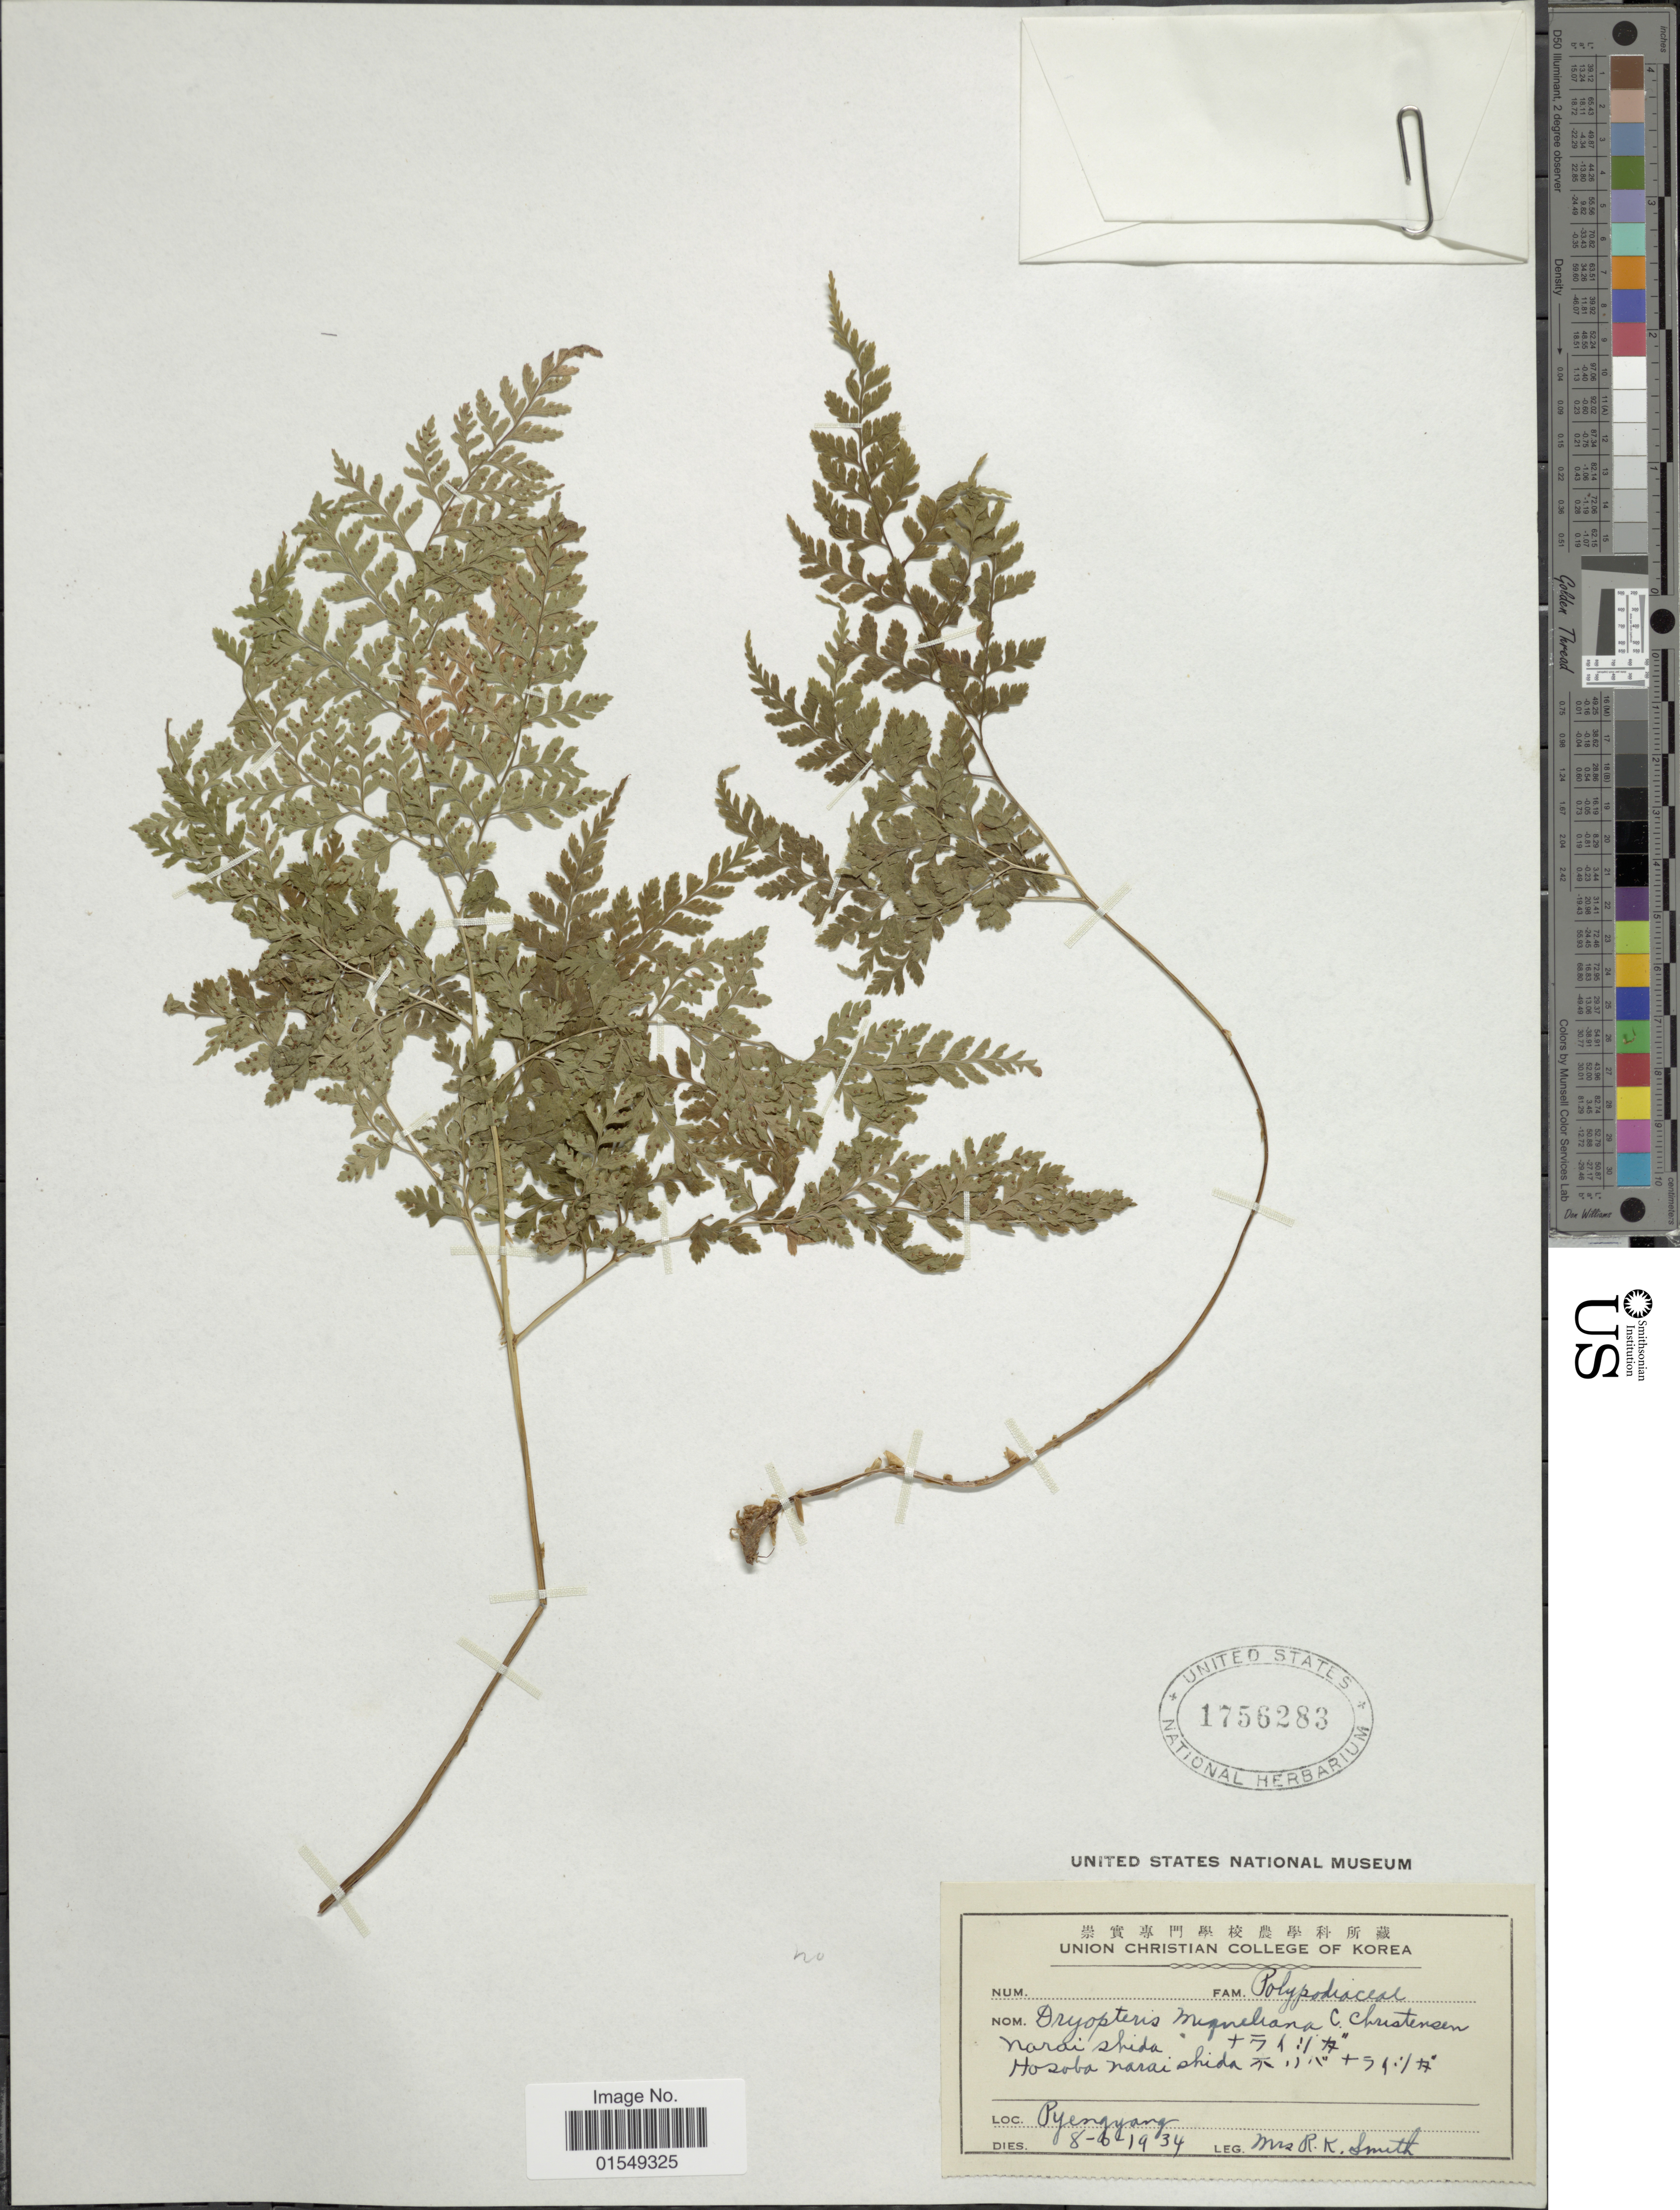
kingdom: Plantae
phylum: Tracheophyta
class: Polypodiopsida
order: Polypodiales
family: Dryopteridaceae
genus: Arachniodes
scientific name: Arachniodes sp.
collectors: Mrs. R. K. Smith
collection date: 1934-06-08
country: North Korea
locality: Pyongyang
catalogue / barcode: US 1756283